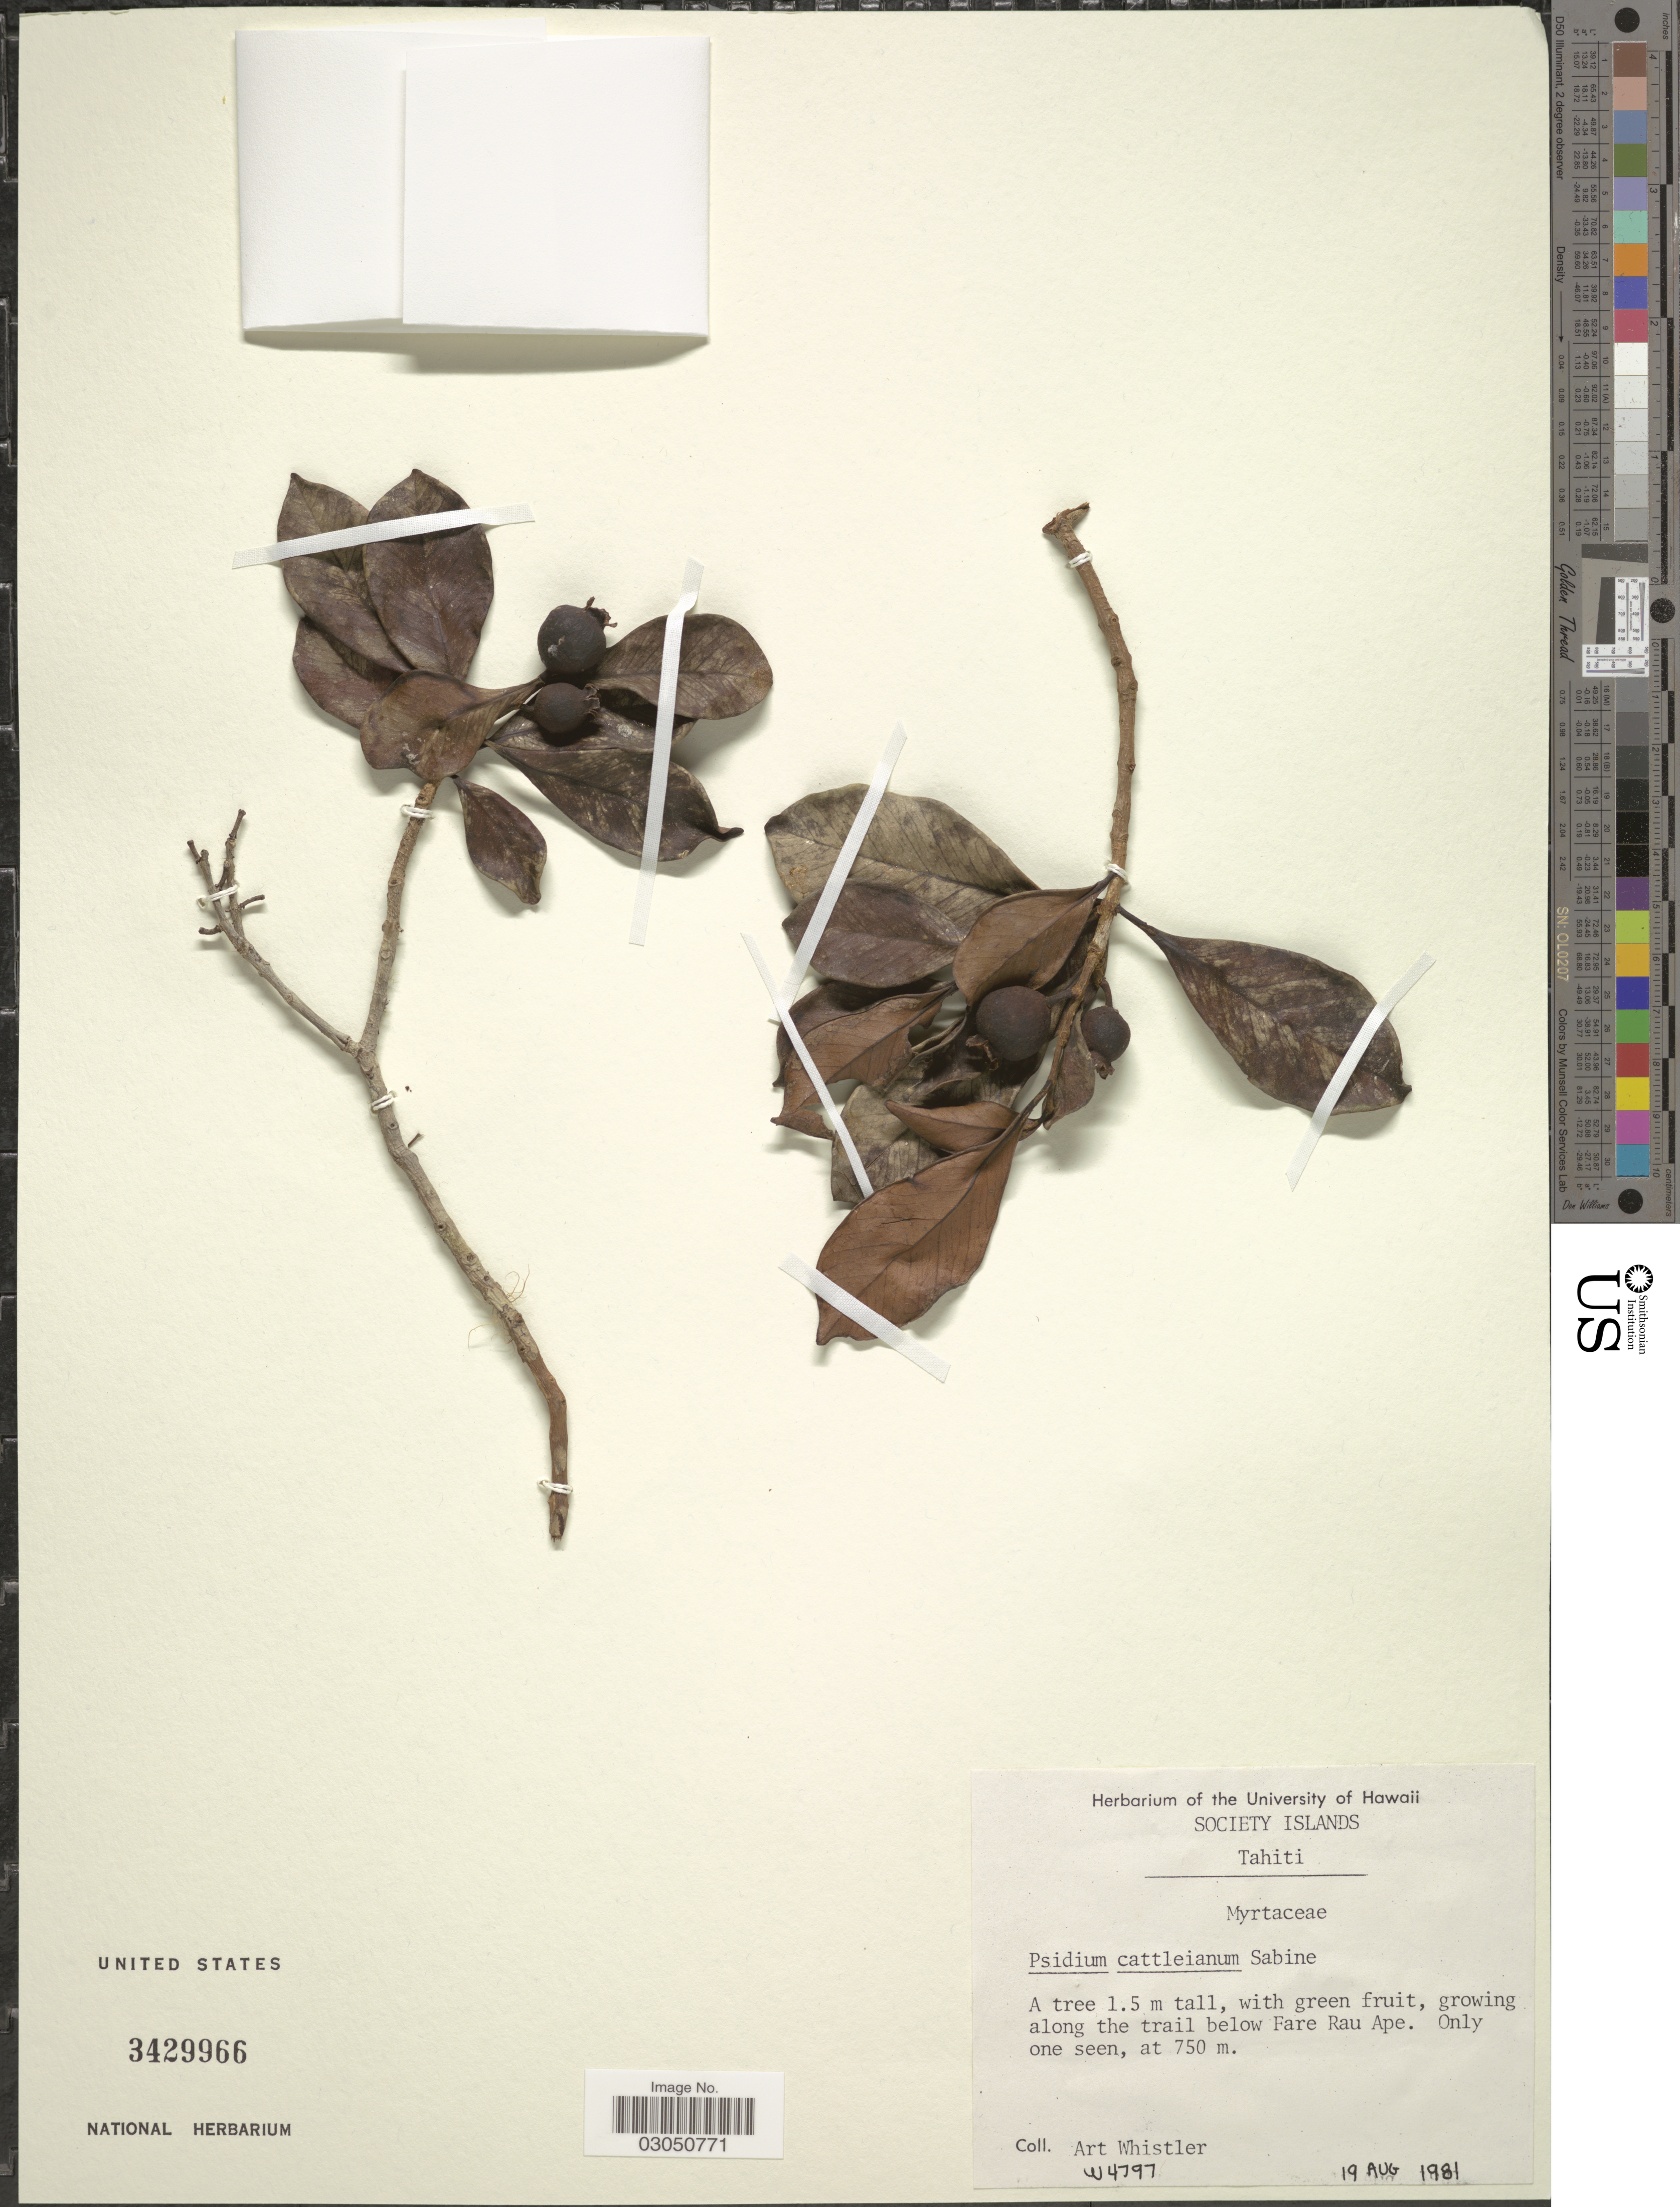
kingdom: Plantae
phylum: Tracheophyta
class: Magnoliopsida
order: Myrtales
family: Myrtaceae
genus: Psidium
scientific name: Psidium cattleyanum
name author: Sabine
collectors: A. Whistler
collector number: W 4797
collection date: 1981-08-19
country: French Polynesia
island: Tahiti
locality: Society Islands, Tahiti, growing along the trail below Fare Rau Ape.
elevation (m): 750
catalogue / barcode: US 3429966